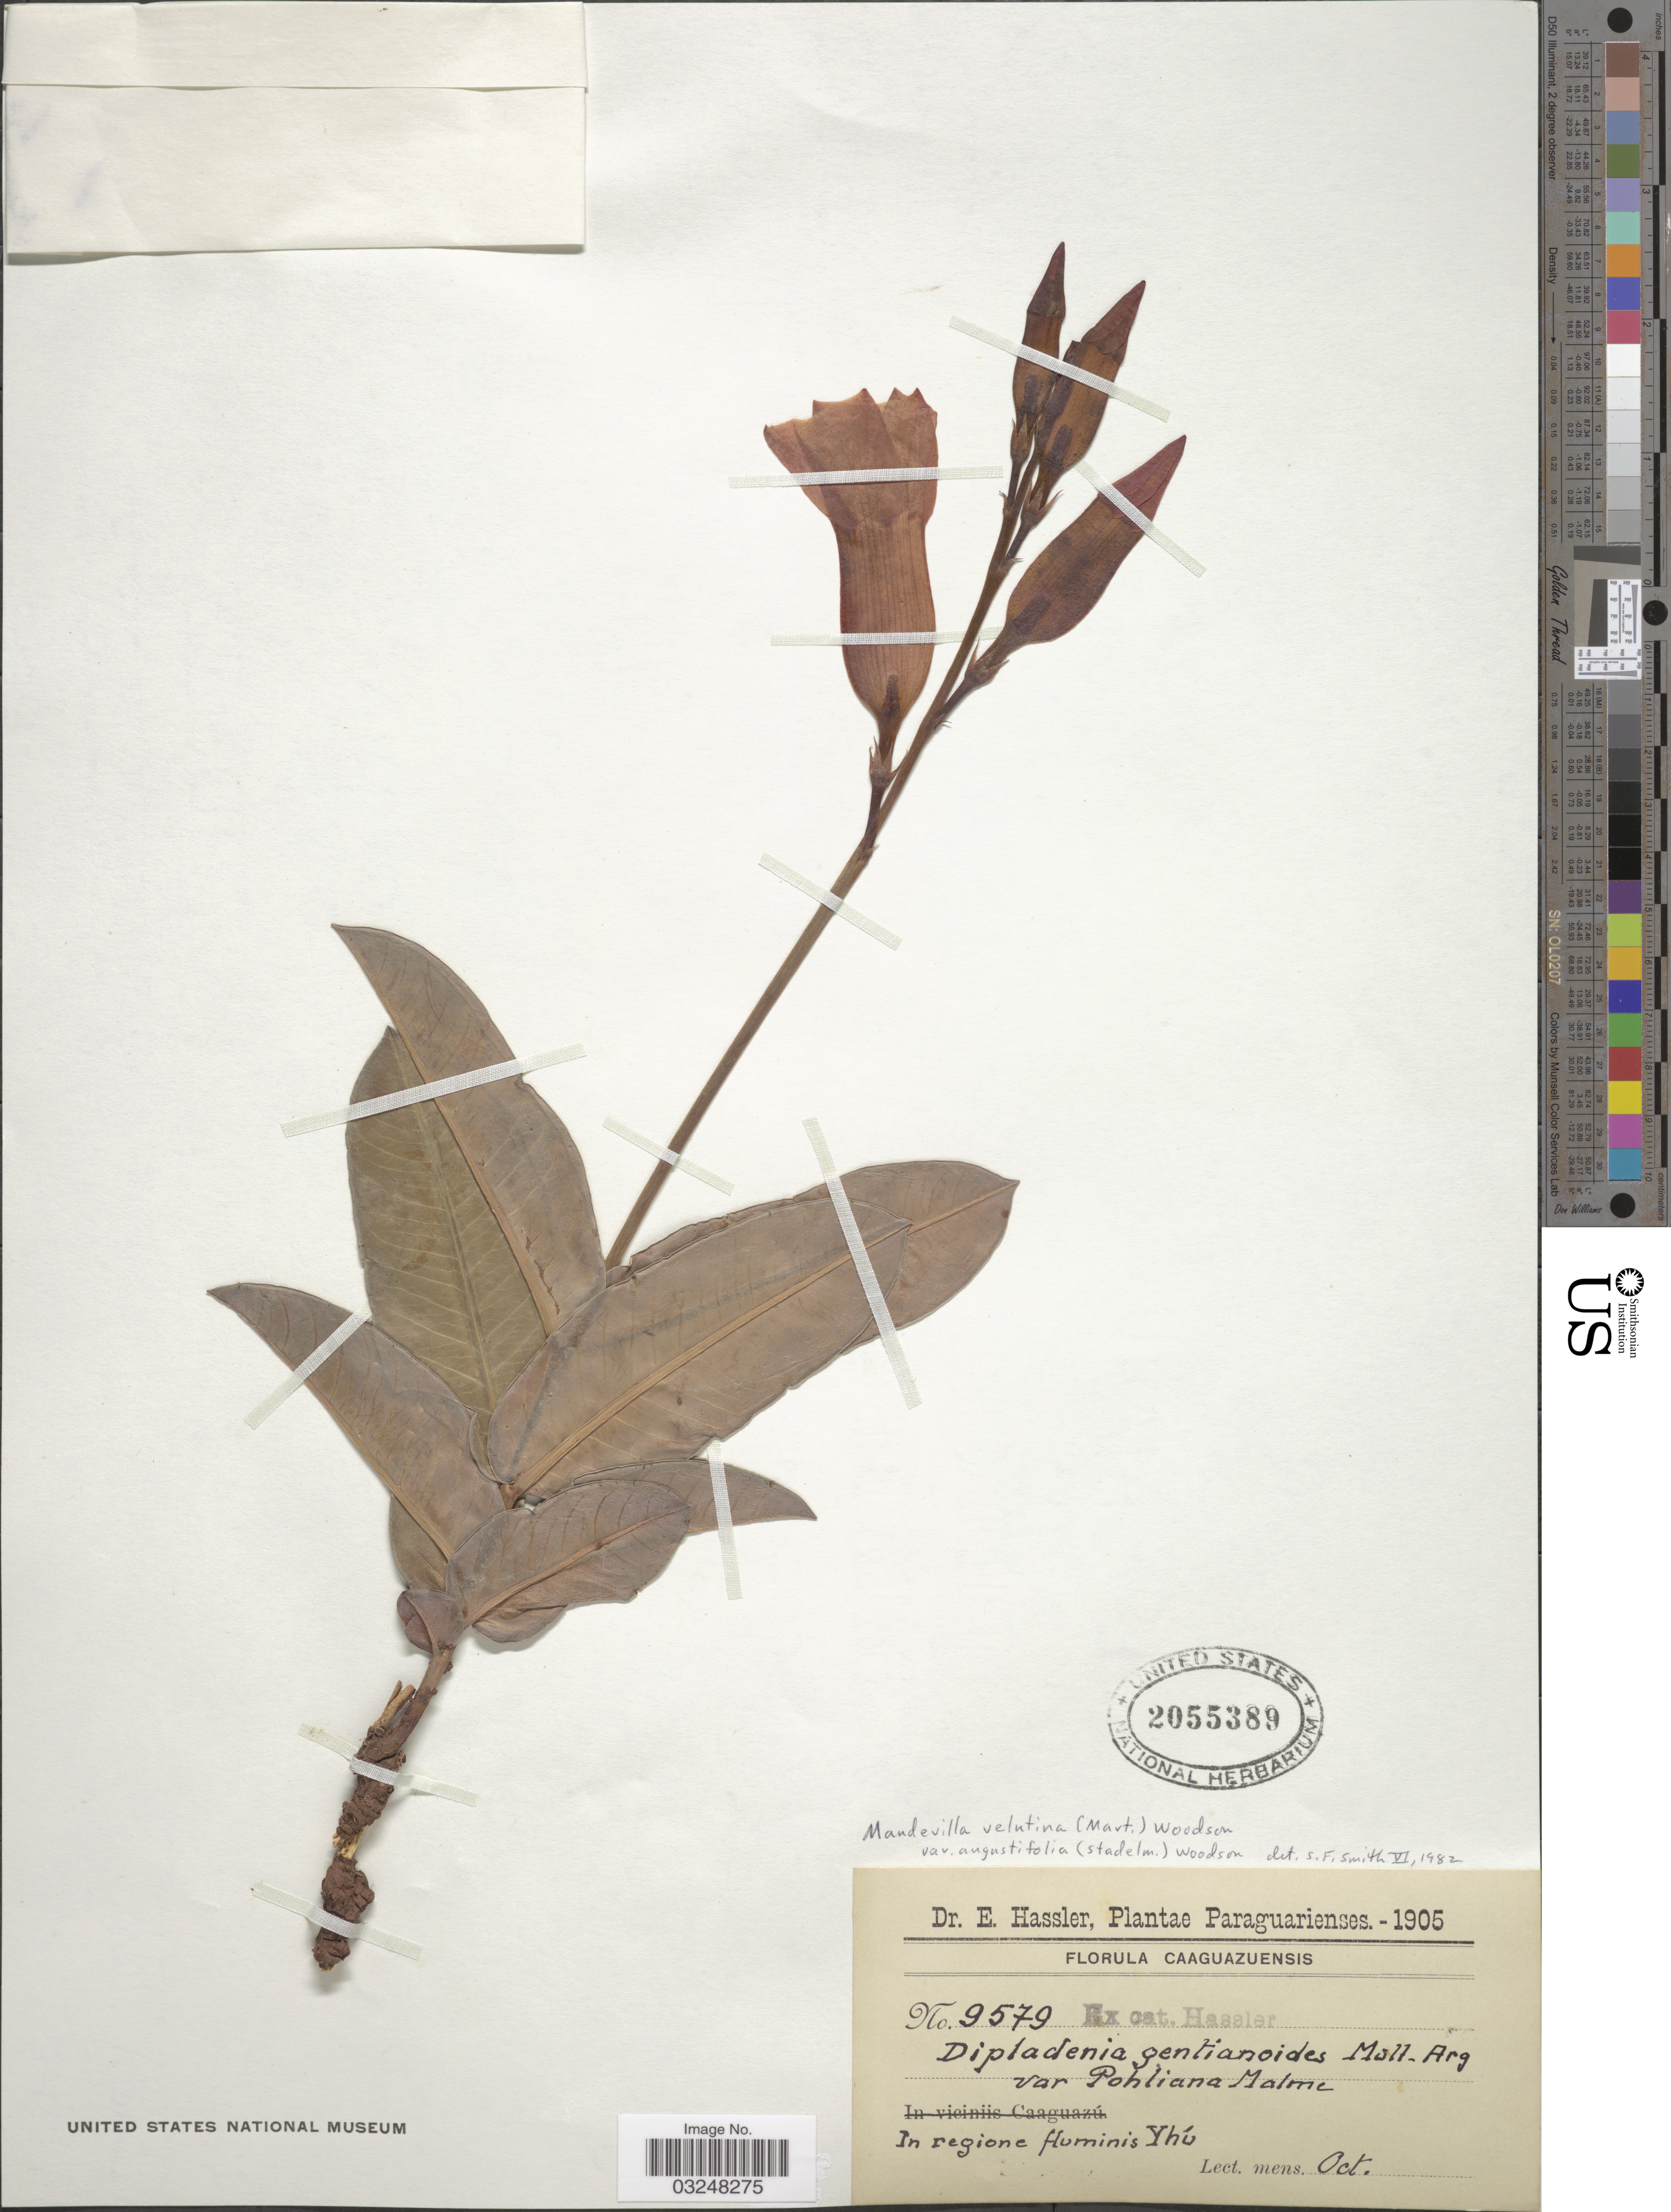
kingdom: Plantae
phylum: Tracheophyta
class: Magnoliopsida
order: Gentianales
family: Apocynaceae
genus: Mandevilla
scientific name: Mandevilla velutina var. angustifolia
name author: (Stadelm.) Woodson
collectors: E. Hassler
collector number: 9579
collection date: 1905-10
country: Paraguay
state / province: Caaguazu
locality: Caaguazuensis. In regione fluminis Yhú.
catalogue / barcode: US 2055389